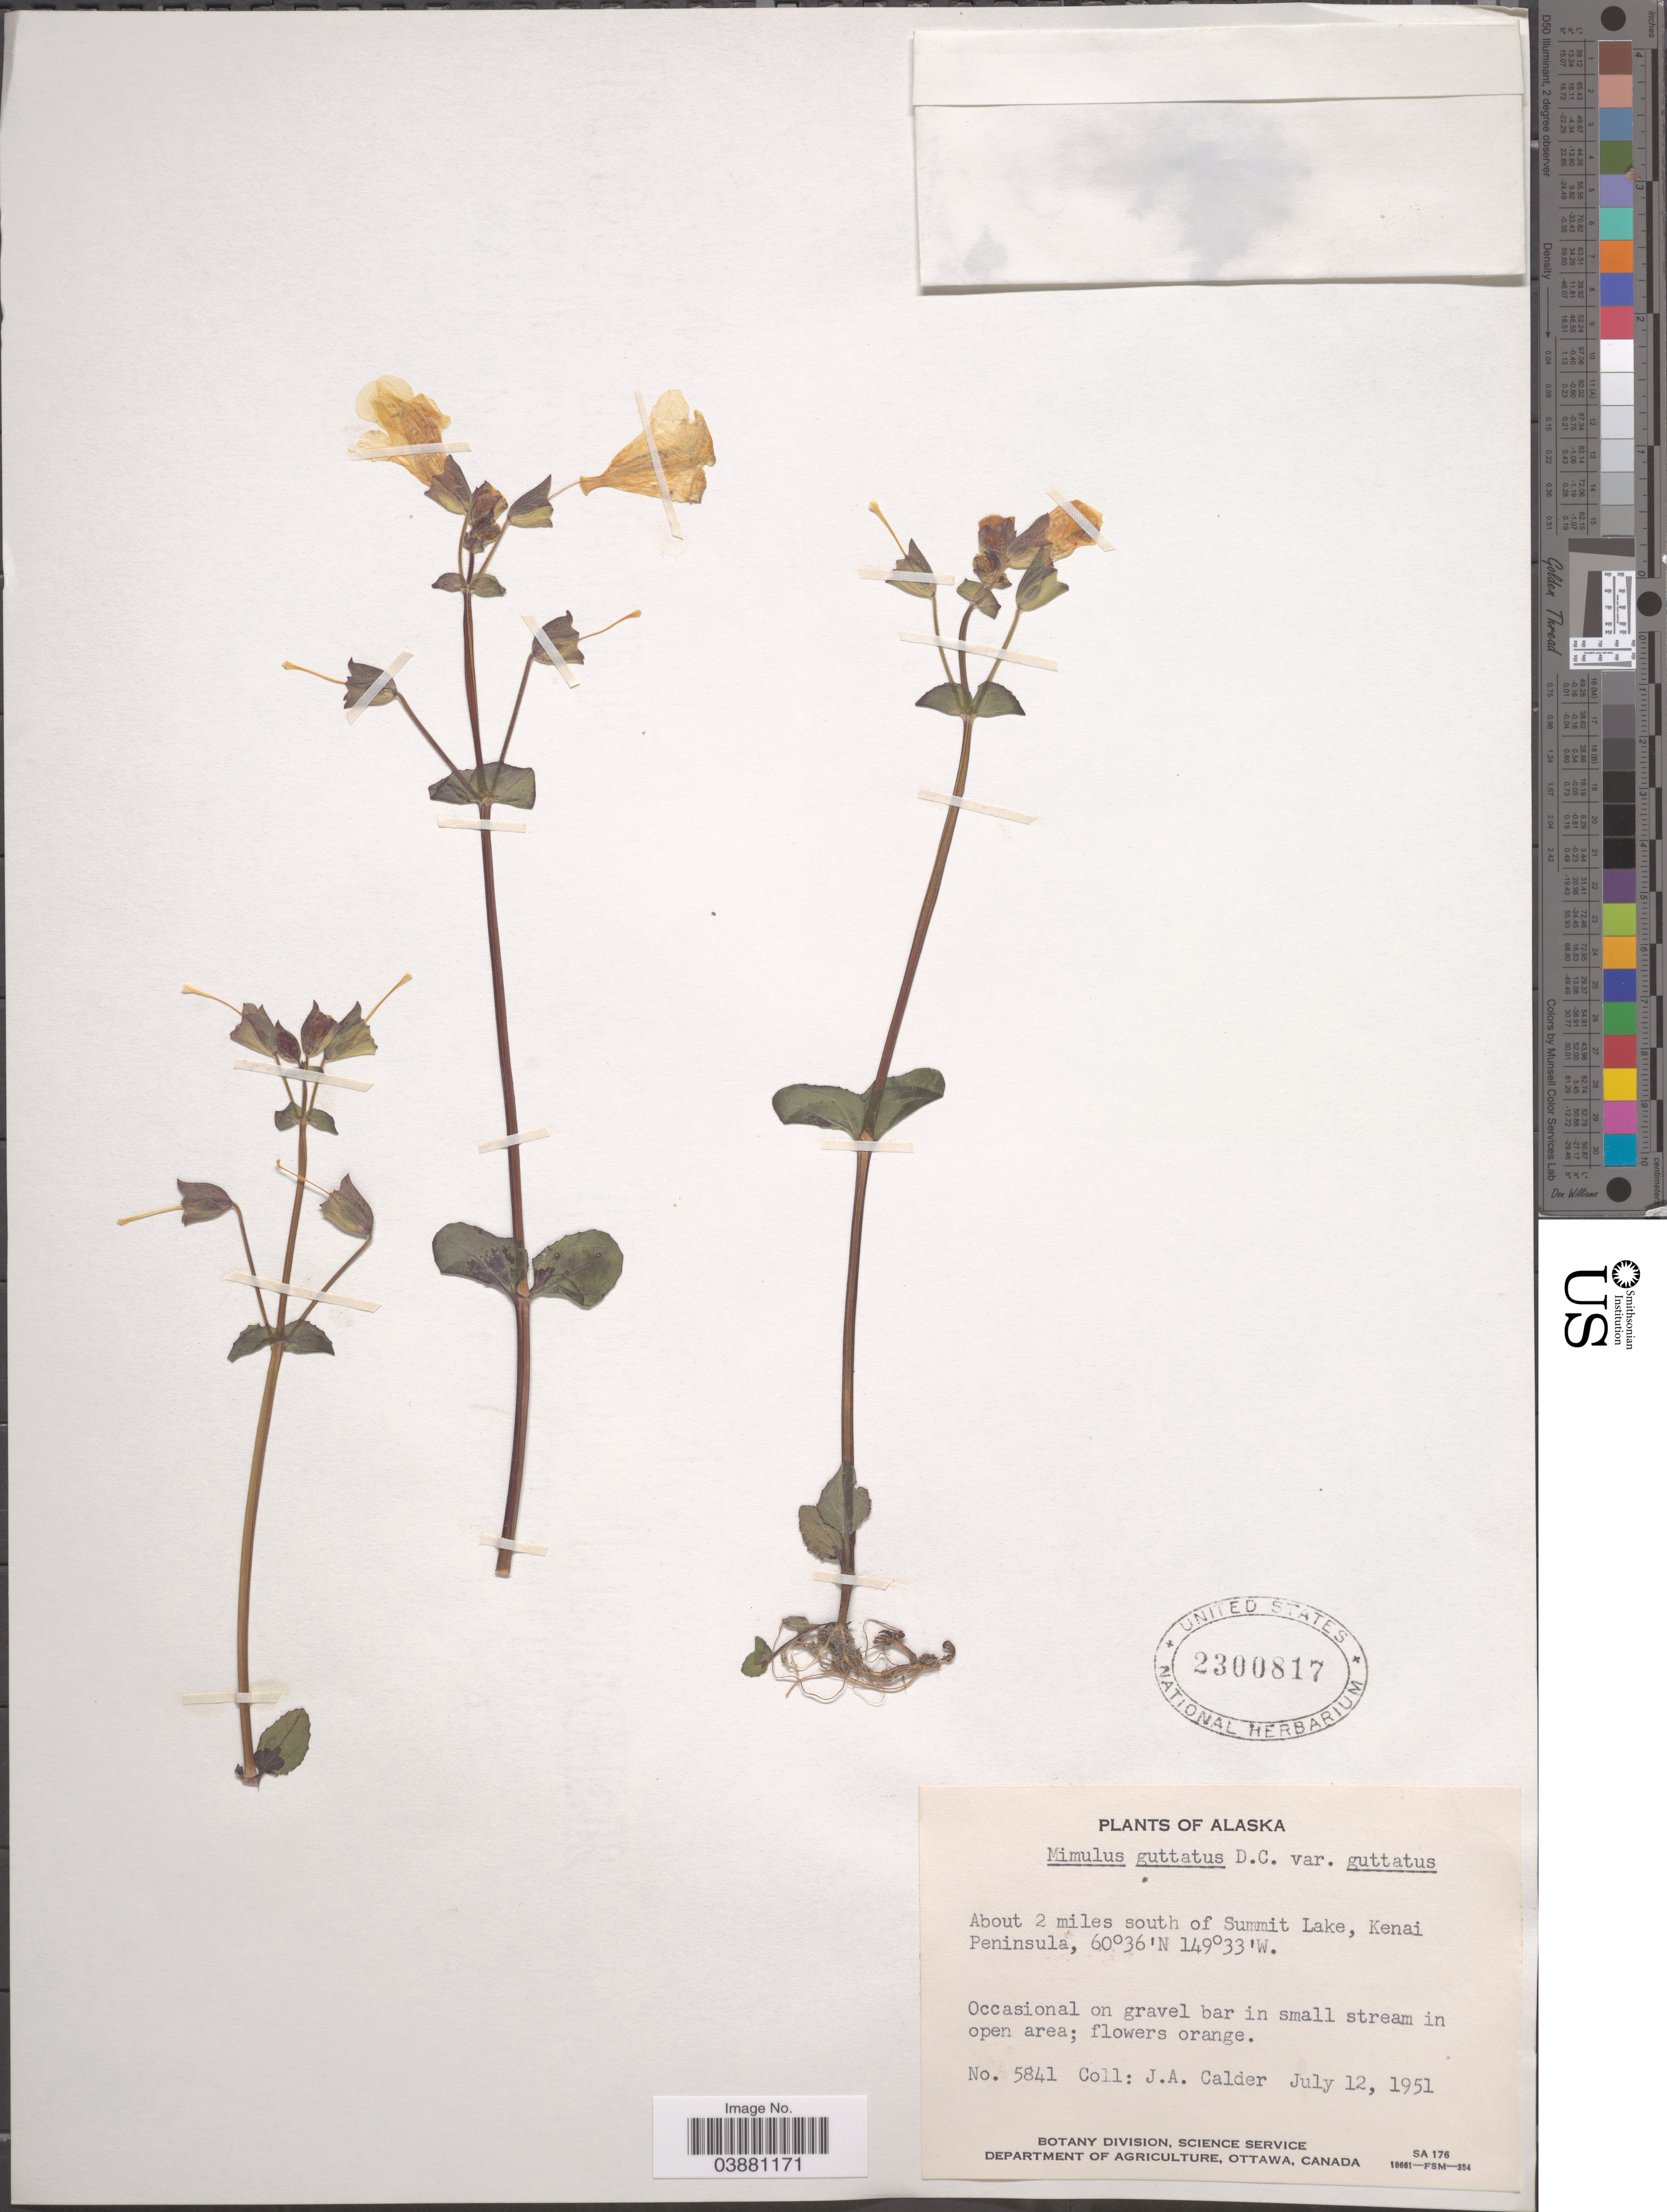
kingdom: Plantae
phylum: Tracheophyta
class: Magnoliopsida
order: Lamiales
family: Phrymaceae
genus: Mimulus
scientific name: Mimulus guttatus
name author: DC.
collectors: J. A. Calder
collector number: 5841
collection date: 1951-07-12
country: United States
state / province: Alaska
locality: About 2 miles south of Summit Lake, Kenai Peninsula.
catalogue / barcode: US 2300817